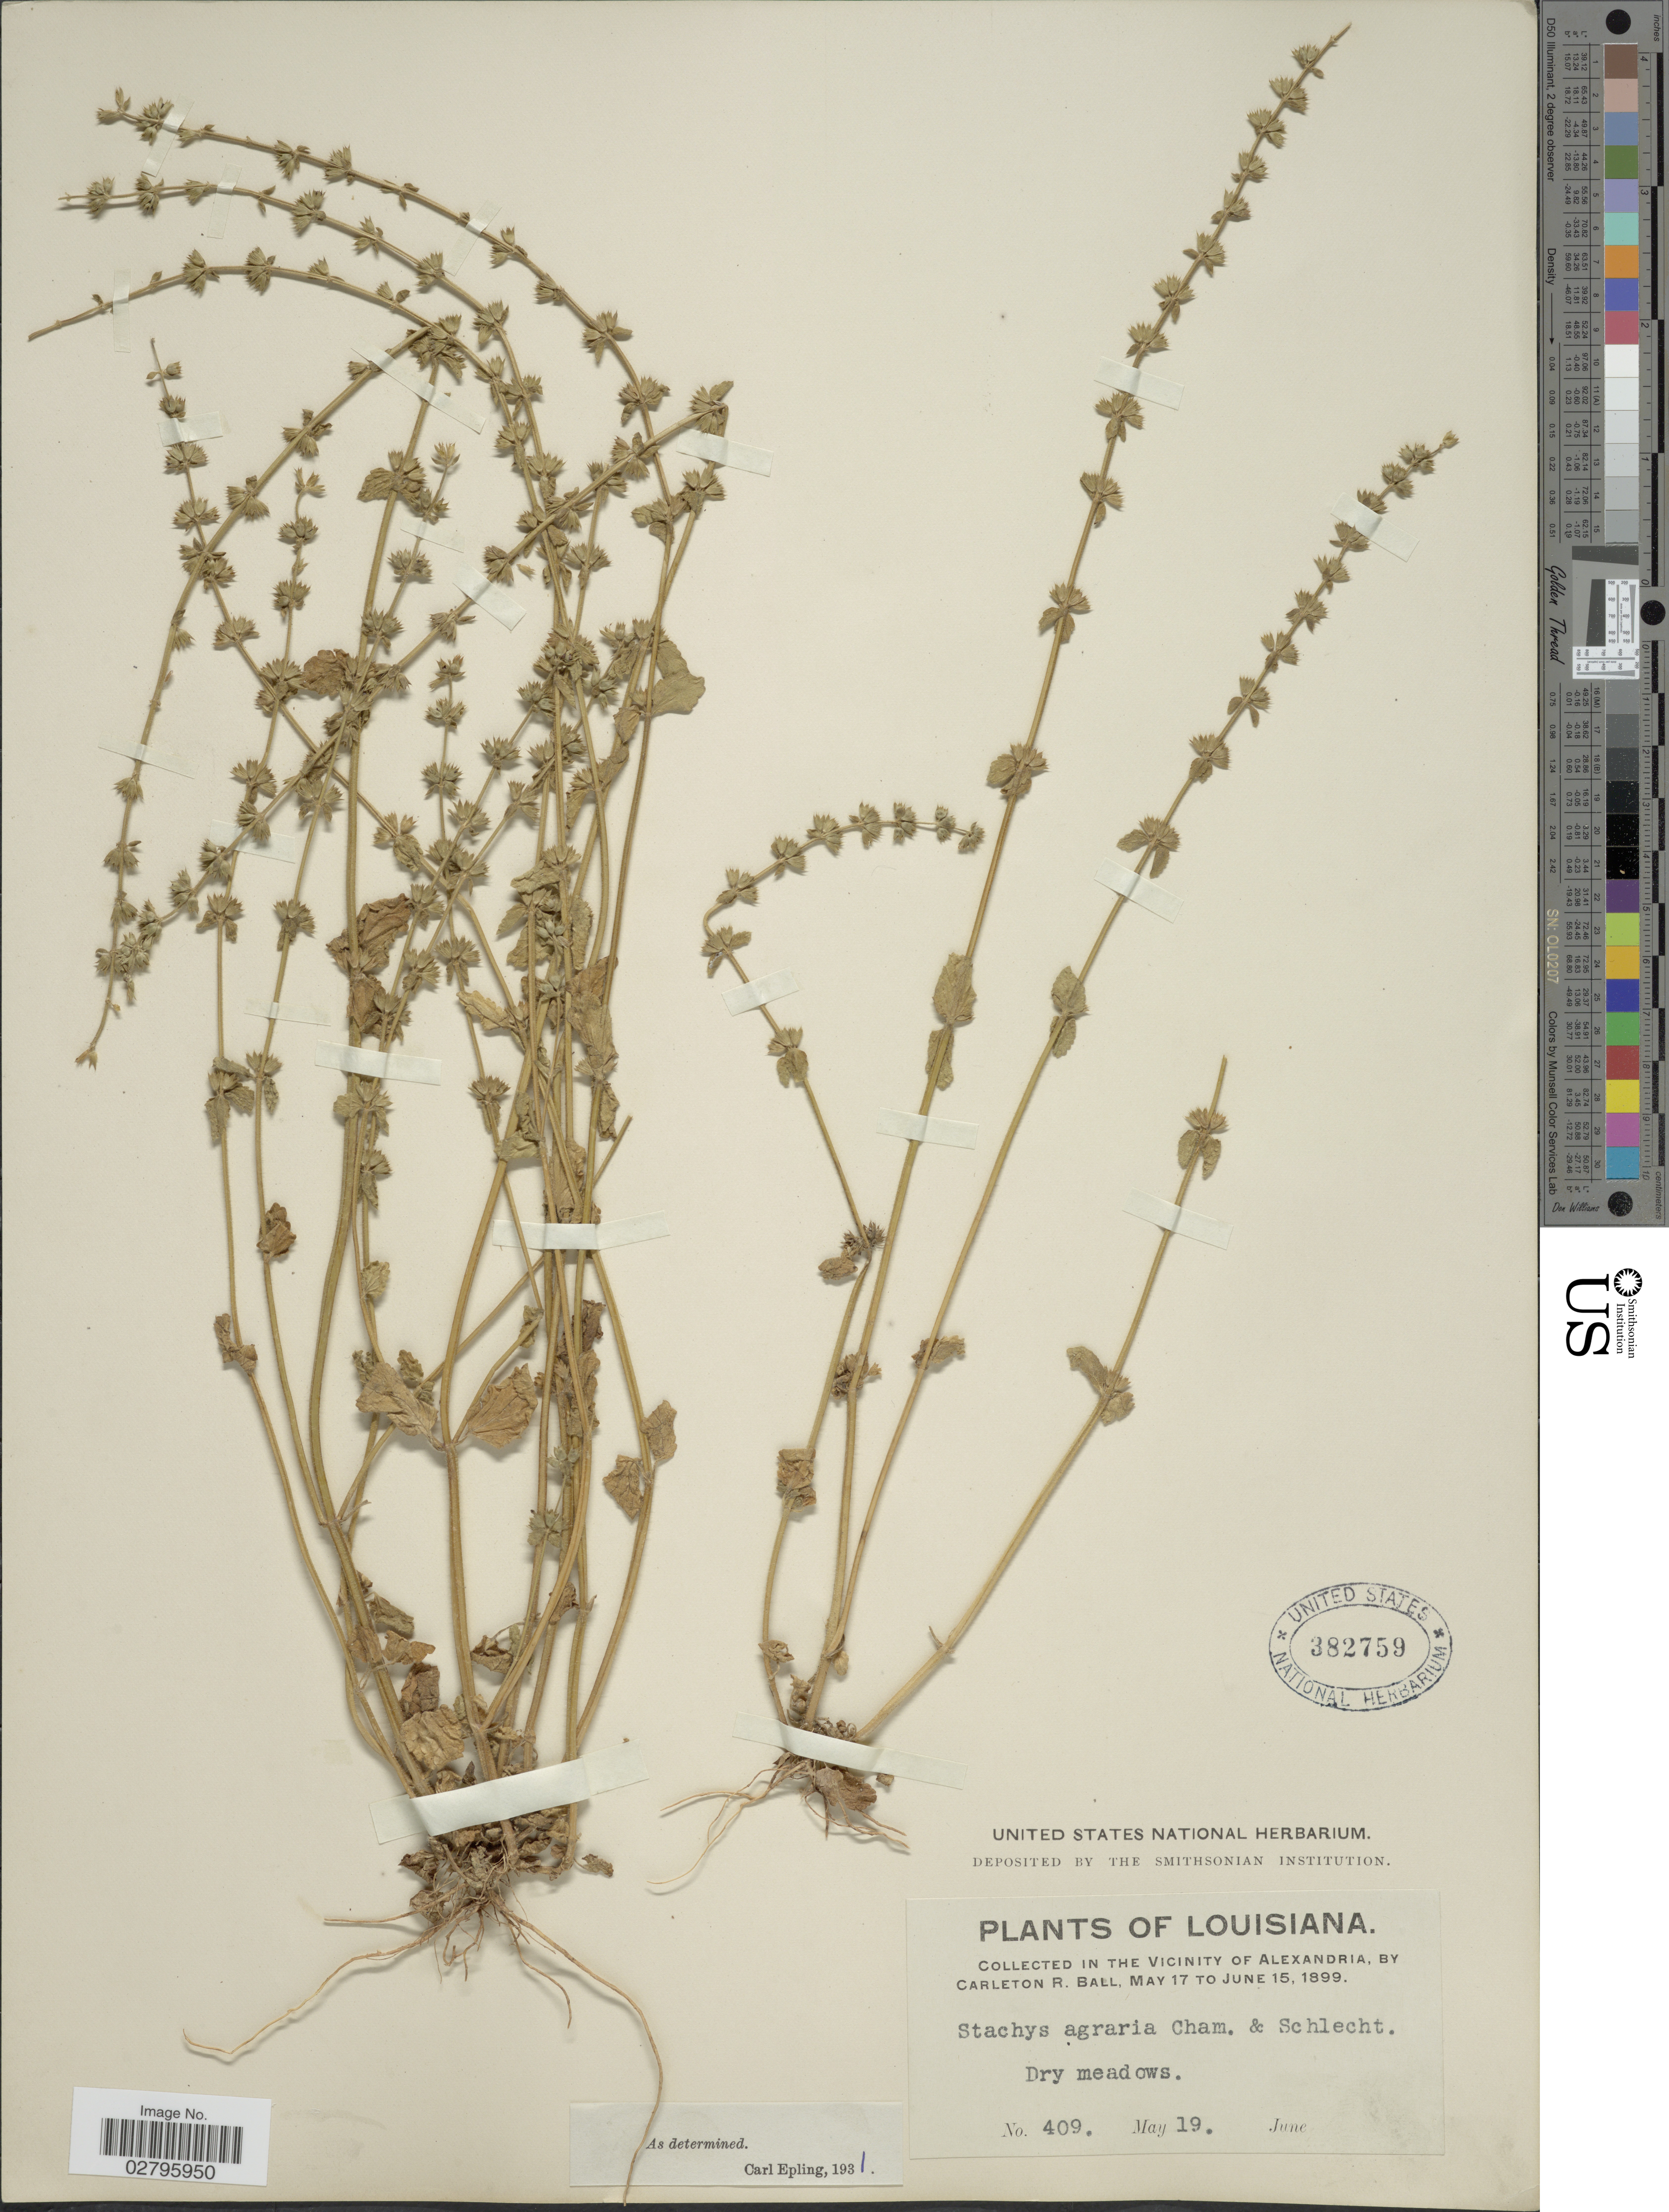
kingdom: Plantae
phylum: Tracheophyta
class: Magnoliopsida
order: Lamiales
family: Lamiaceae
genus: Stachys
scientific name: Stachys agraria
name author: Schltdl. & Cham.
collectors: R. H. Ball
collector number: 409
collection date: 1899-05-19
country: United States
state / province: Louisiana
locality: In the Vicinity of Alexandria.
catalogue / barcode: US 382759